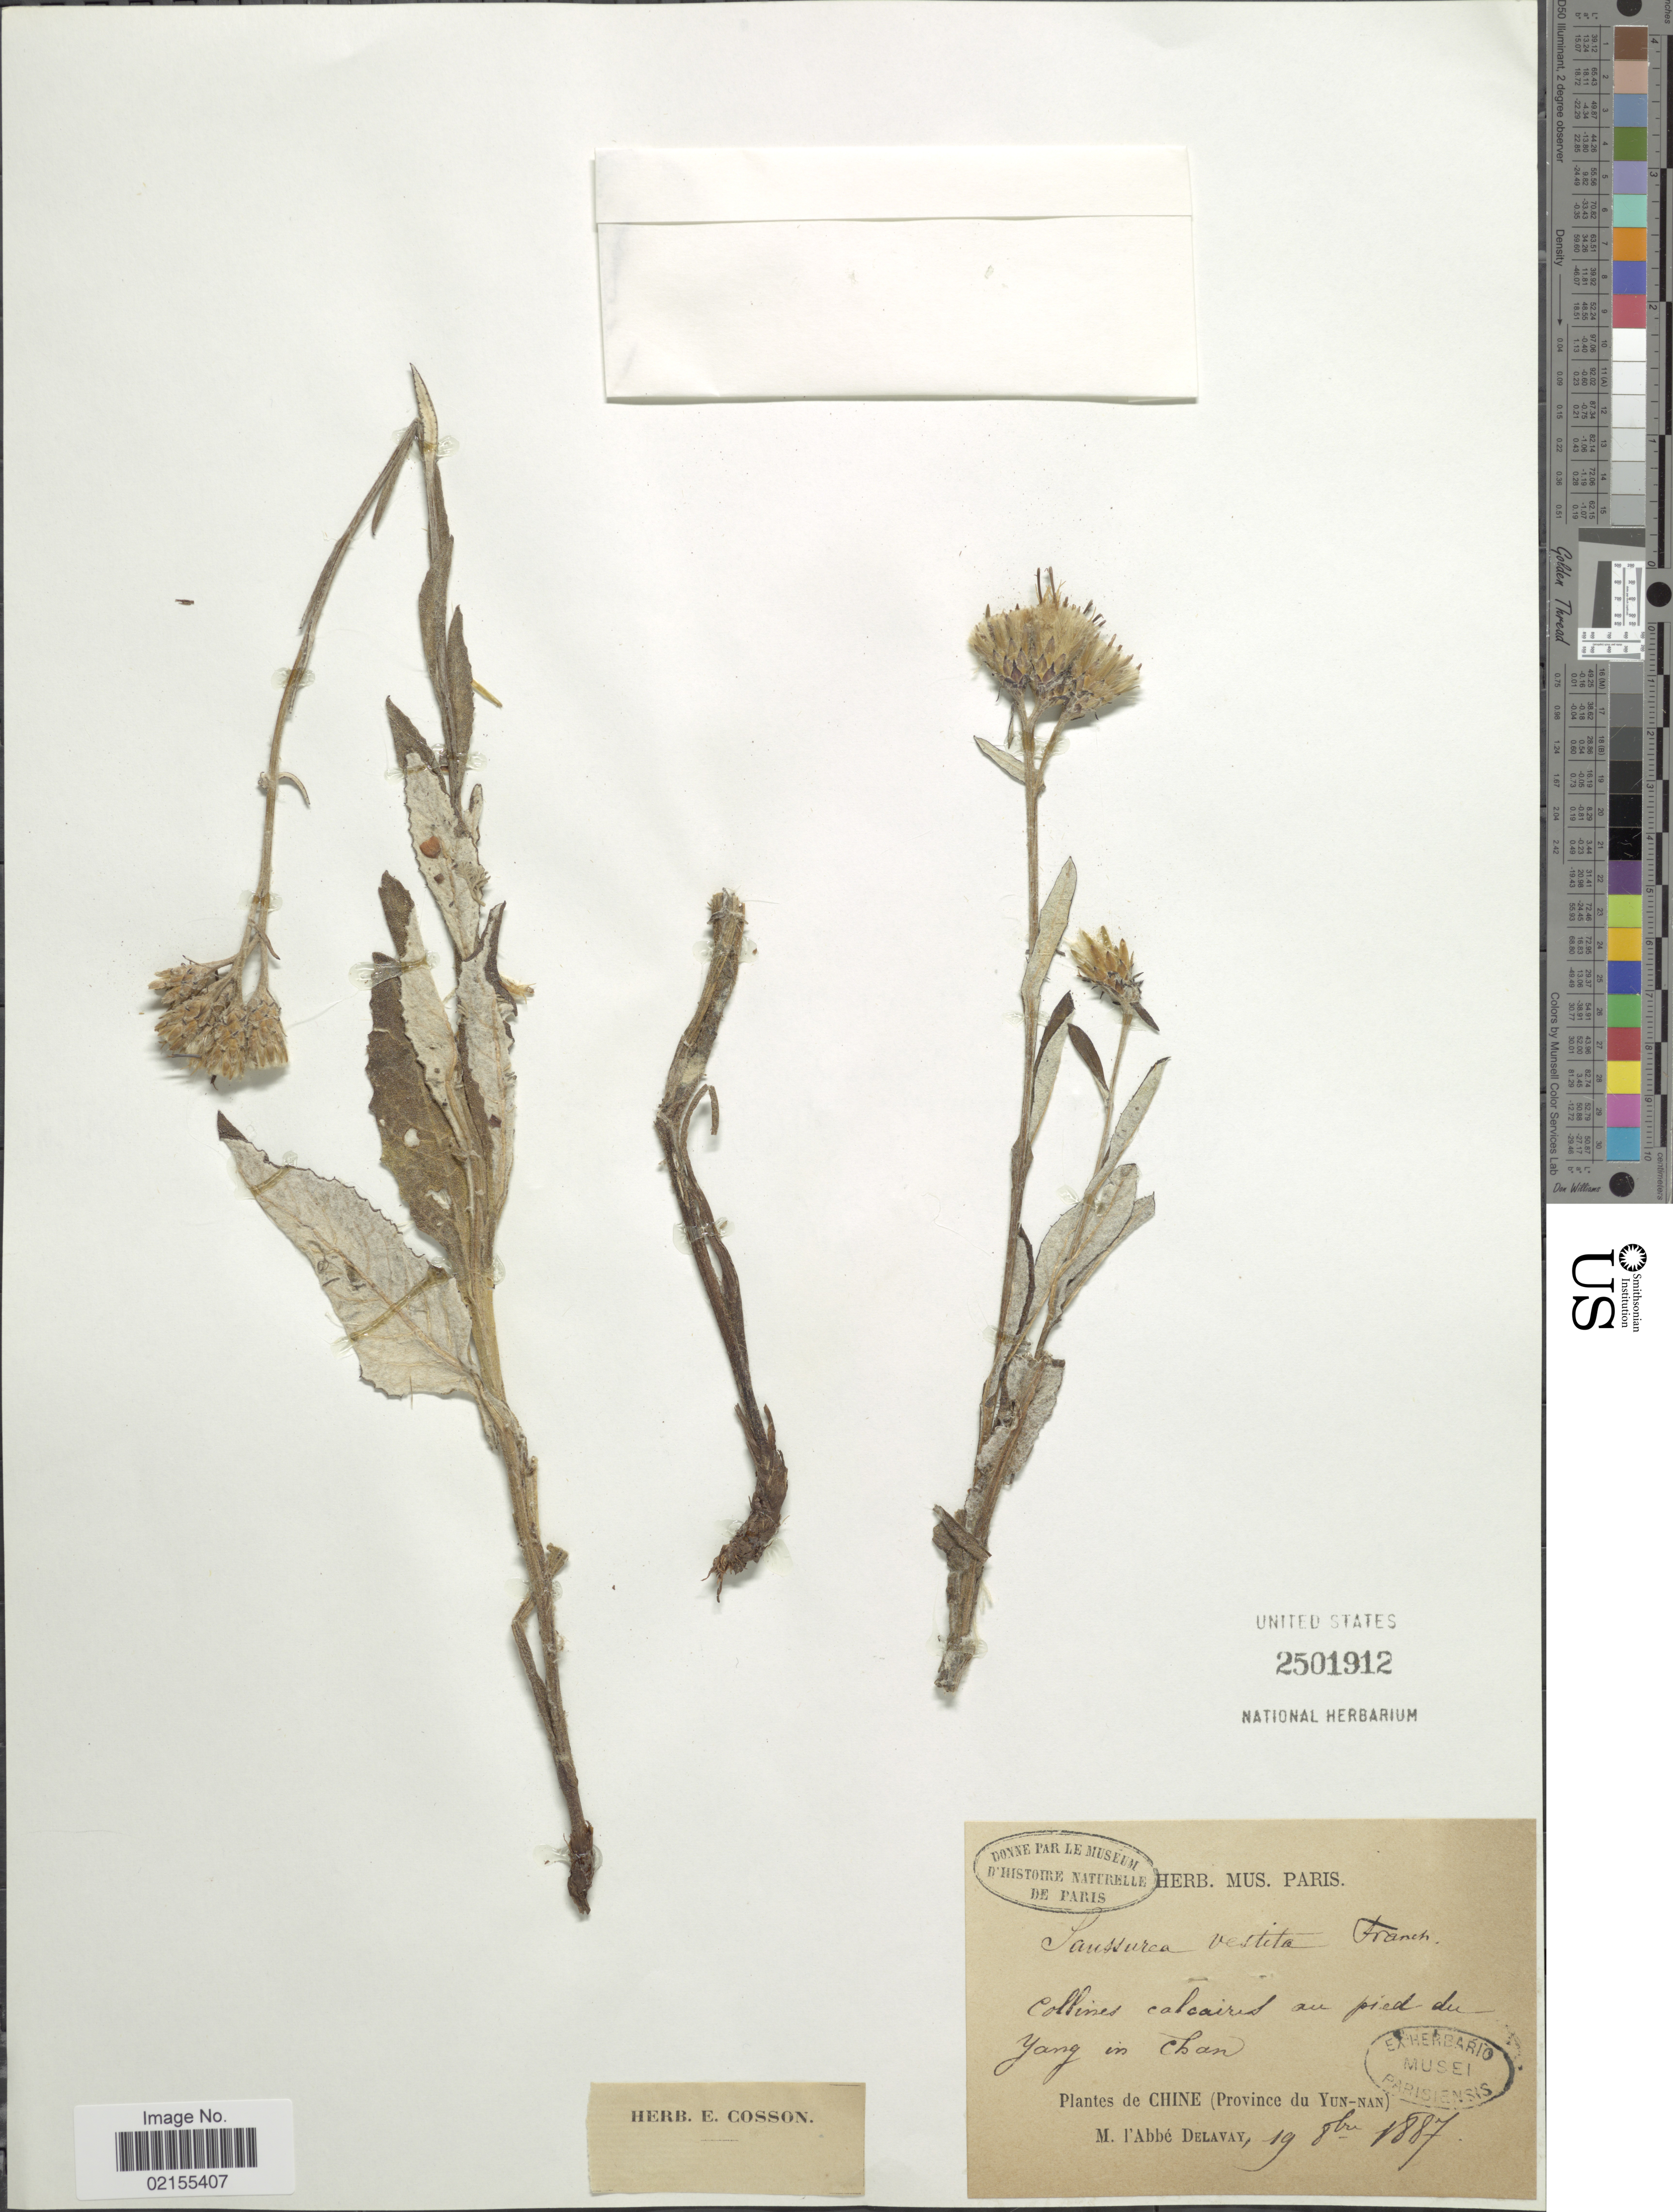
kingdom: Plantae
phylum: Tracheophyta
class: Magnoliopsida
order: Asterales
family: Asteraceae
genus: Saussurea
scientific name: Saussurea vestita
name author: Franch.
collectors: P. Delavay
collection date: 1887-10-19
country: China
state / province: Yunnan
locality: Yang in Chan, Chine (Province du Yun-nan)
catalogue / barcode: US 2501912